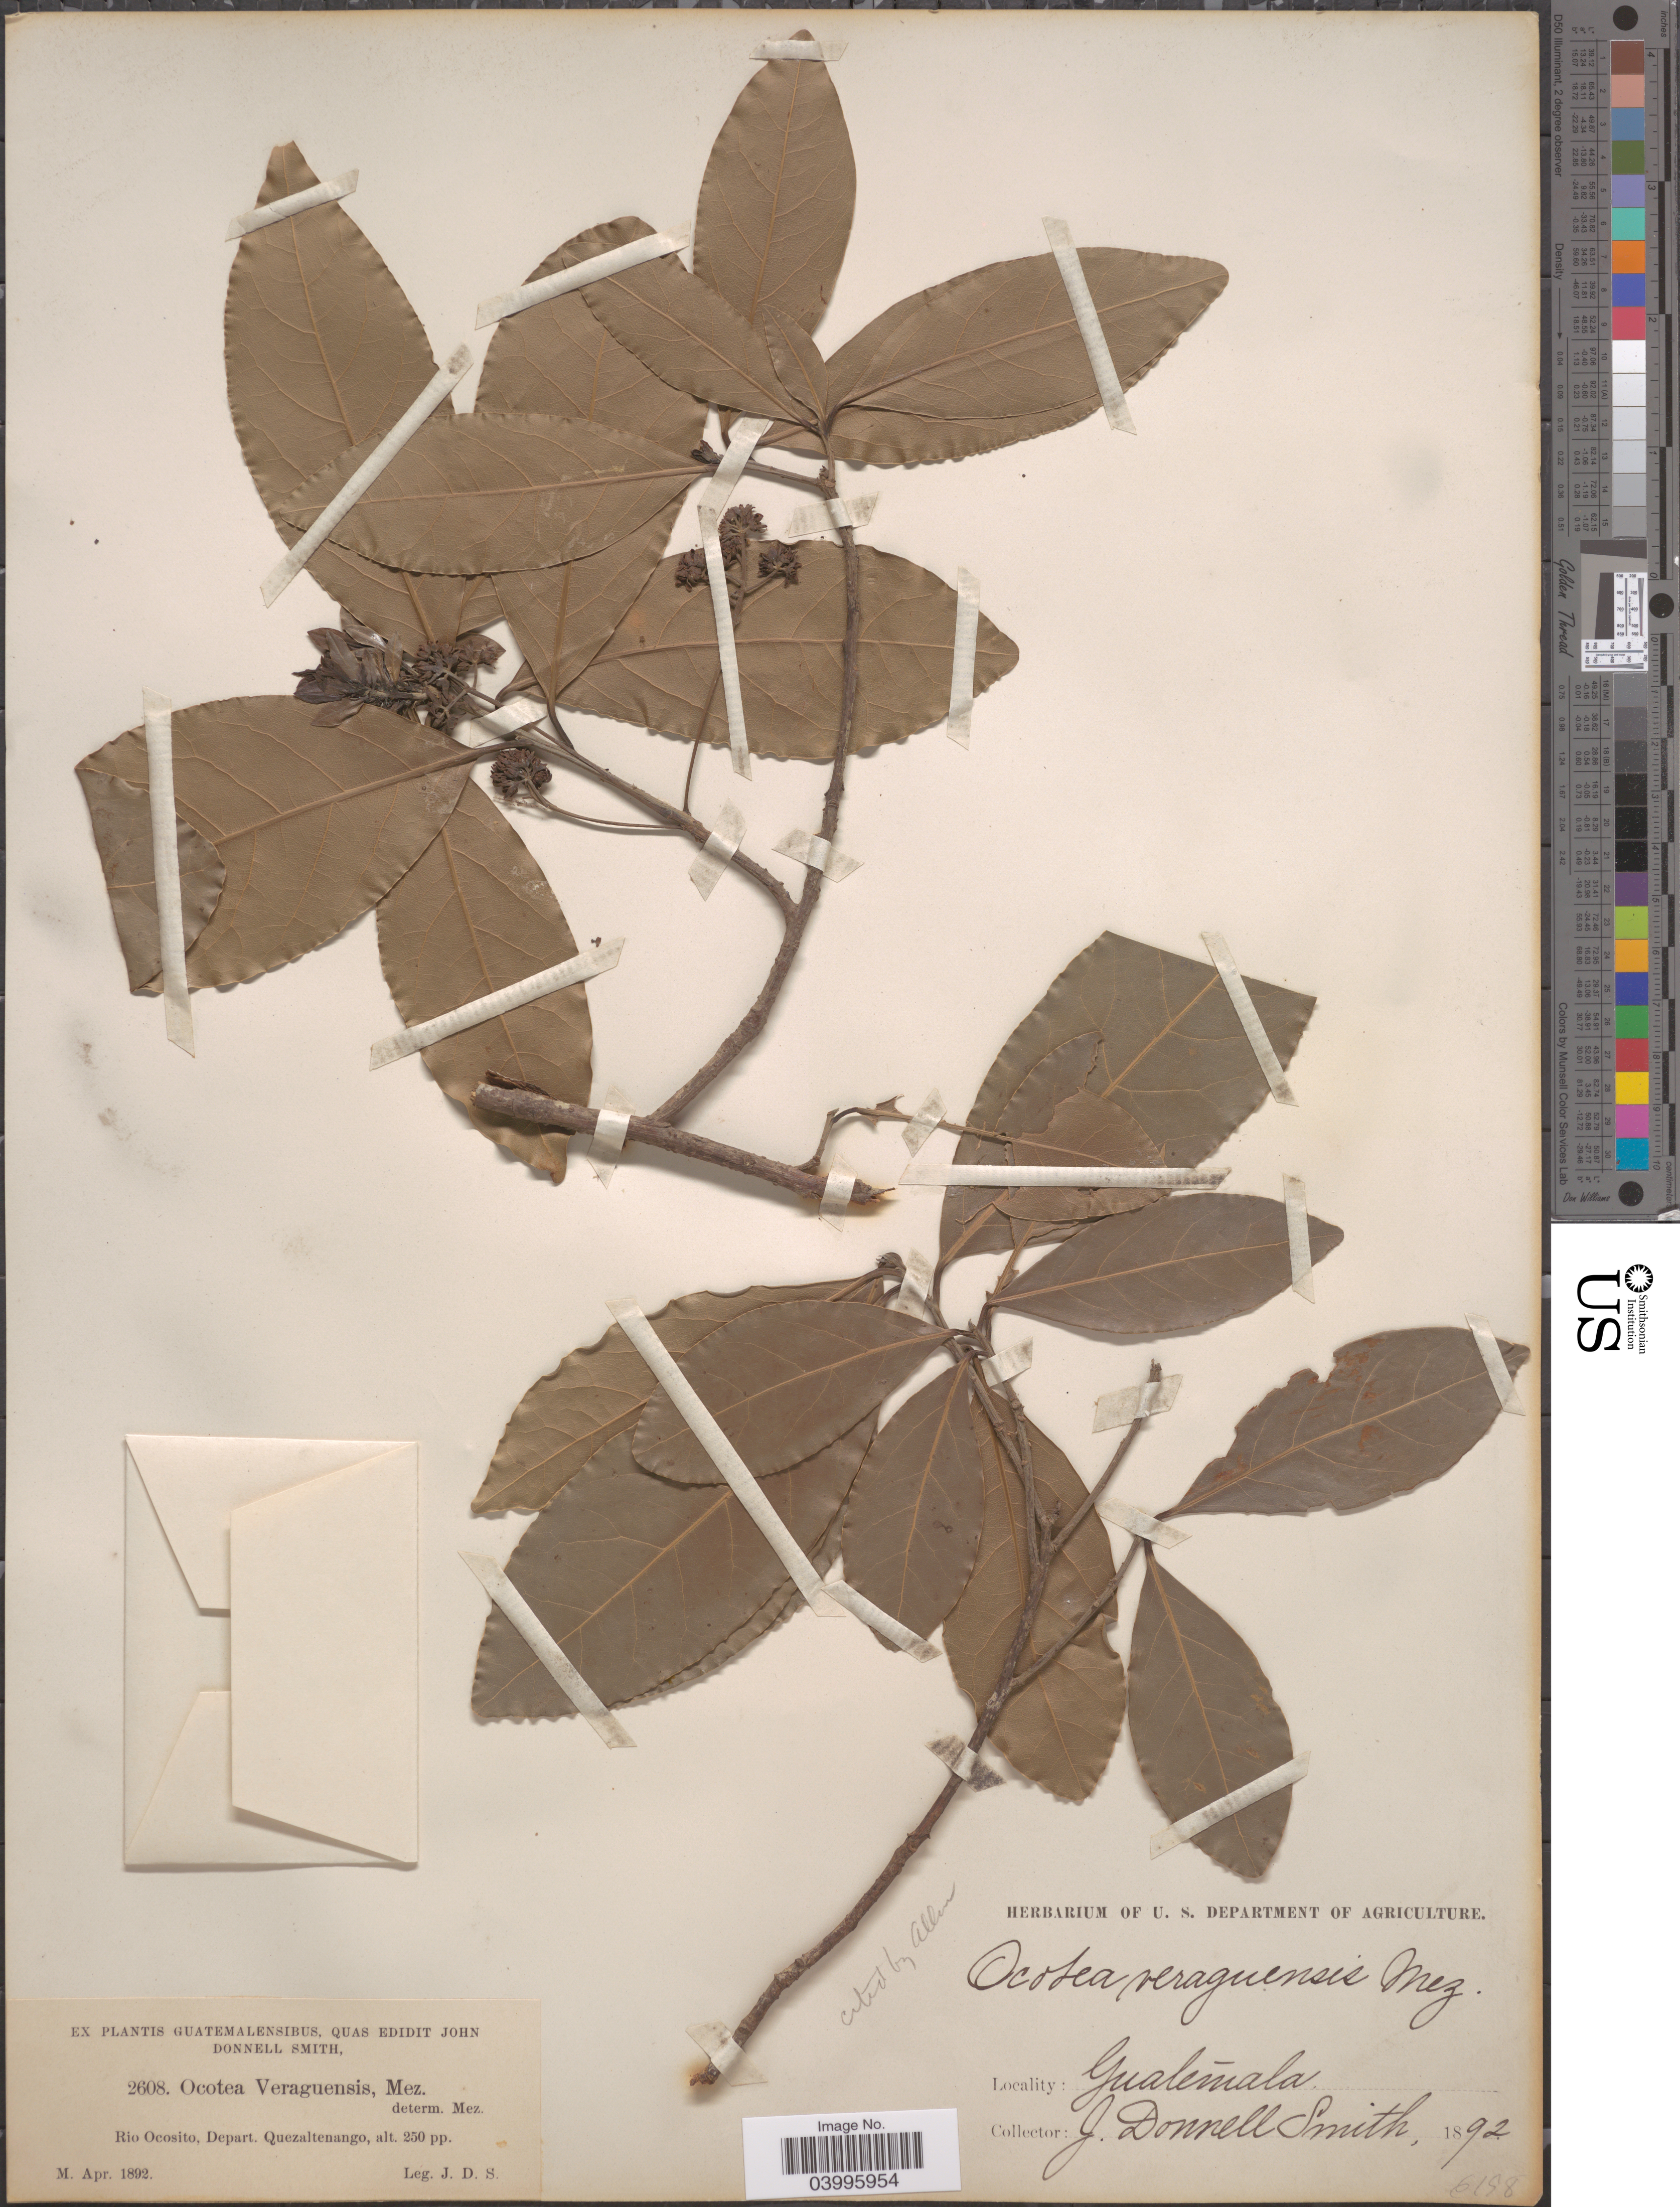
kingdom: Plantae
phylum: Tracheophyta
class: Magnoliopsida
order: Laurales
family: Lauraceae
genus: Ocotea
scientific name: Ocotea veraguensis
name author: (Meisn.) Mez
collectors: J. Donnell Smith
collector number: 2608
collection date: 1892-04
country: Guatemala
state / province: Quetzaltenango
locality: Rio Ocosito, Depart. Quezaltenango.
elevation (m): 76